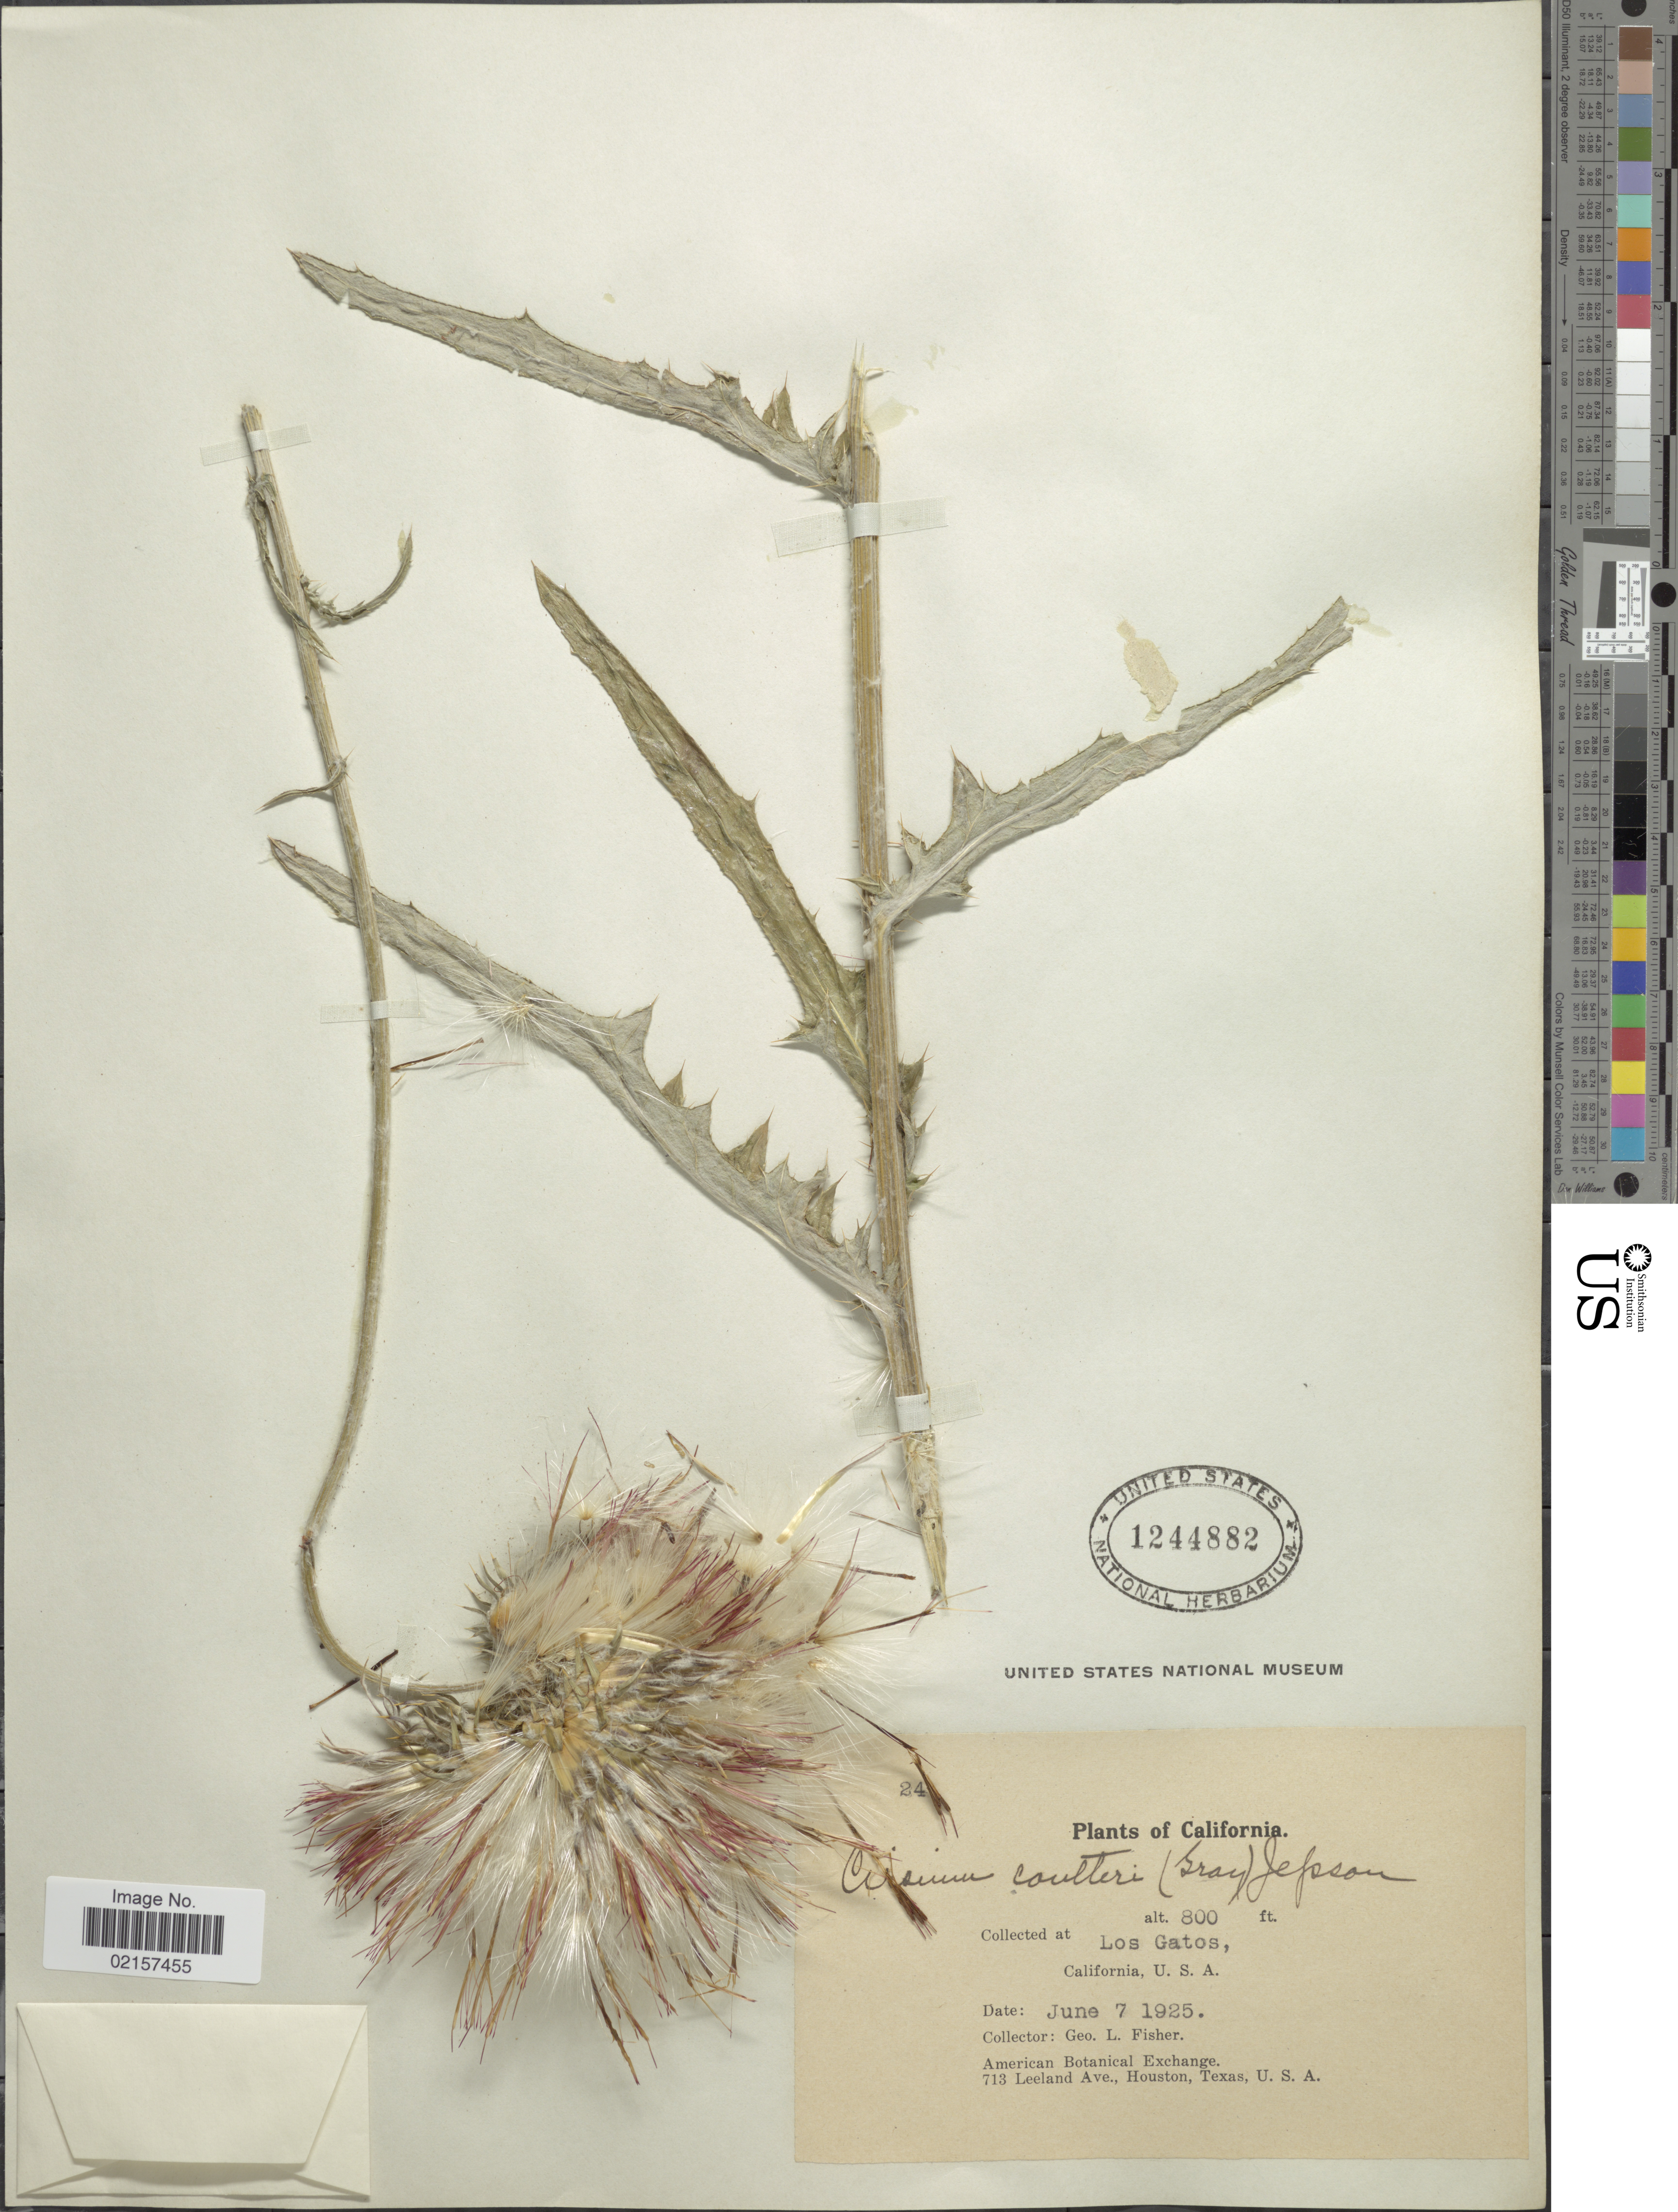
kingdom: Plantae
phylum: Tracheophyta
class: Magnoliopsida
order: Asterales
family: Asteraceae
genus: Cirsium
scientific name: Cirsium occidentale var. coulteri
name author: (Harv. & A. Gray) Jeps.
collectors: G. L. Fisher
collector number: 24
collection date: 1925-06-07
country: United States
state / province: California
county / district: Santa Clara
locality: Los Gatos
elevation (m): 244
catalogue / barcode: US 1244882